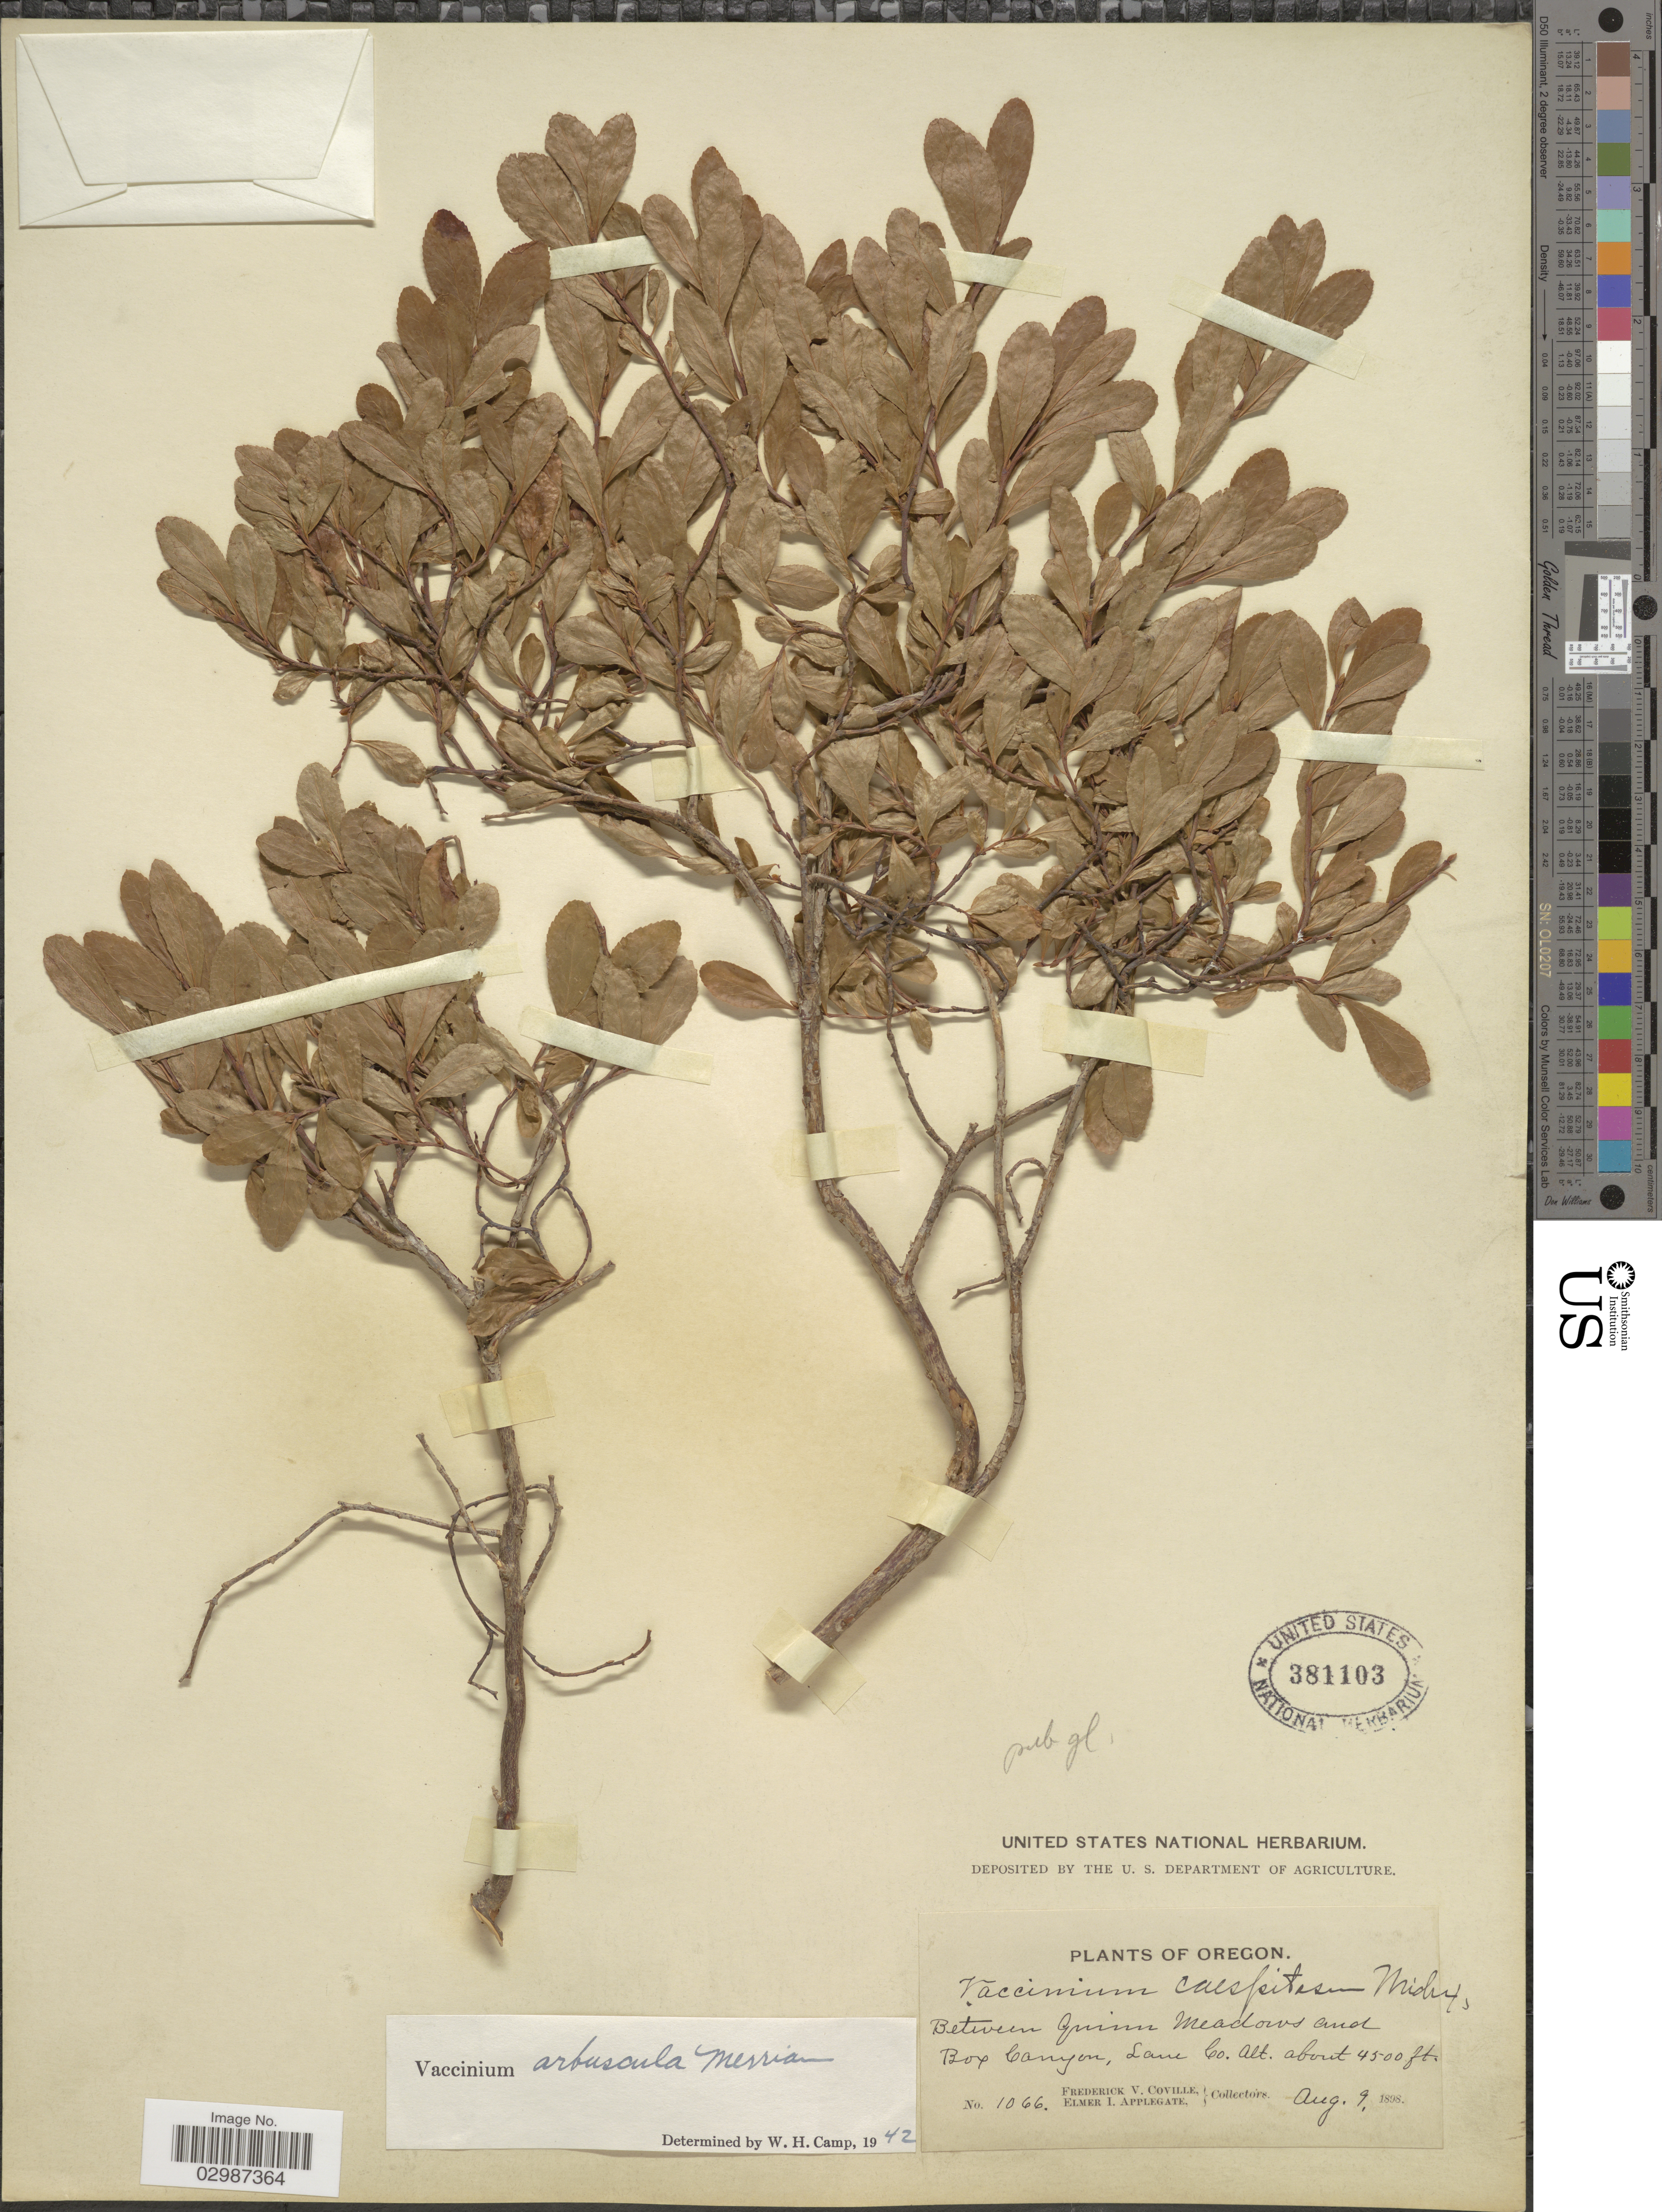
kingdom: Plantae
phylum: Tracheophyta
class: Magnoliopsida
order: Ericales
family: Ericaceae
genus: Vaccinium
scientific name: Vaccinium arbuscula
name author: (A. Gray) Merriam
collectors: F. V. Coville & E. I. Applegate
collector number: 1066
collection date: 1898-08-09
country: United States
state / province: Oregon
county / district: Lane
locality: Between Quinn meadows and Box Canyon, Lane Co.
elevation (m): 1372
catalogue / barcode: US 381103